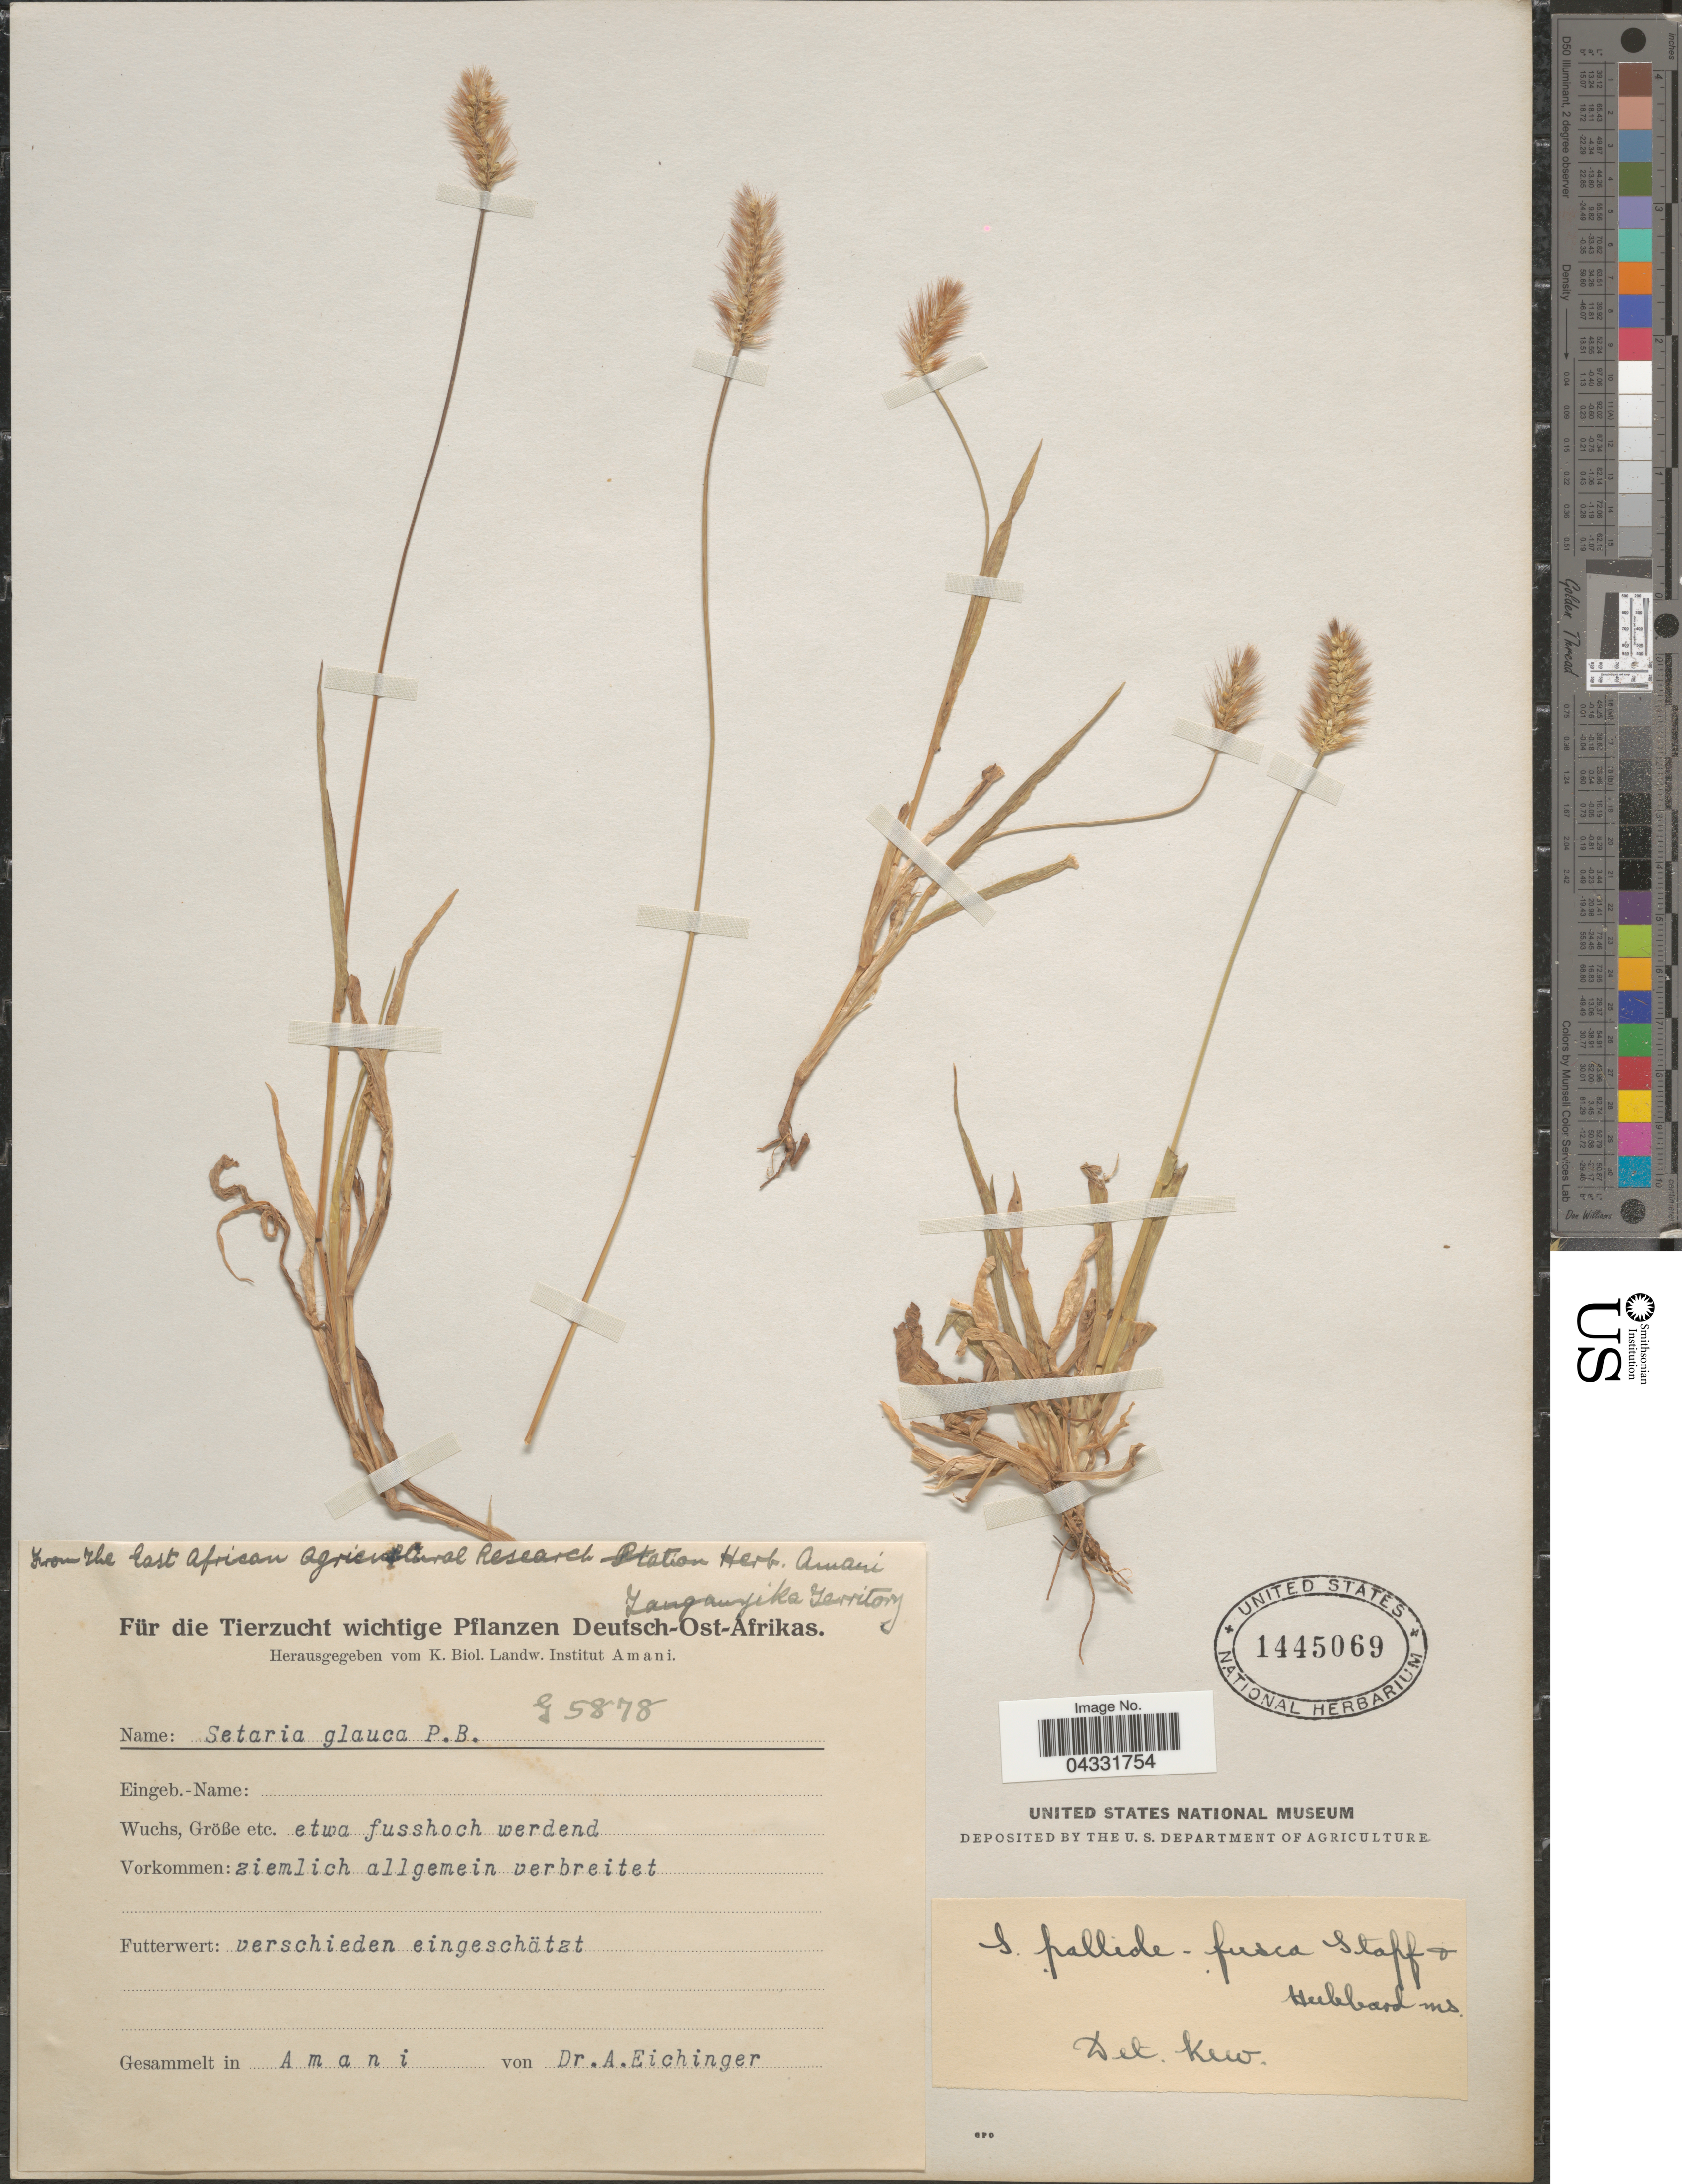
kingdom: Plantae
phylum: Tracheophyta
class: Liliopsida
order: Poales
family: Poaceae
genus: Setaria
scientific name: Setaria pallide-fusca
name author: (Schumach.) Stapf & C.E. Hubb.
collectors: A. Eichinger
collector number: G5878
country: Tanzania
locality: Tanganyika Territory. Deutsch-Ost-Afrikas. Amani.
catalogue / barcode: US 1445069